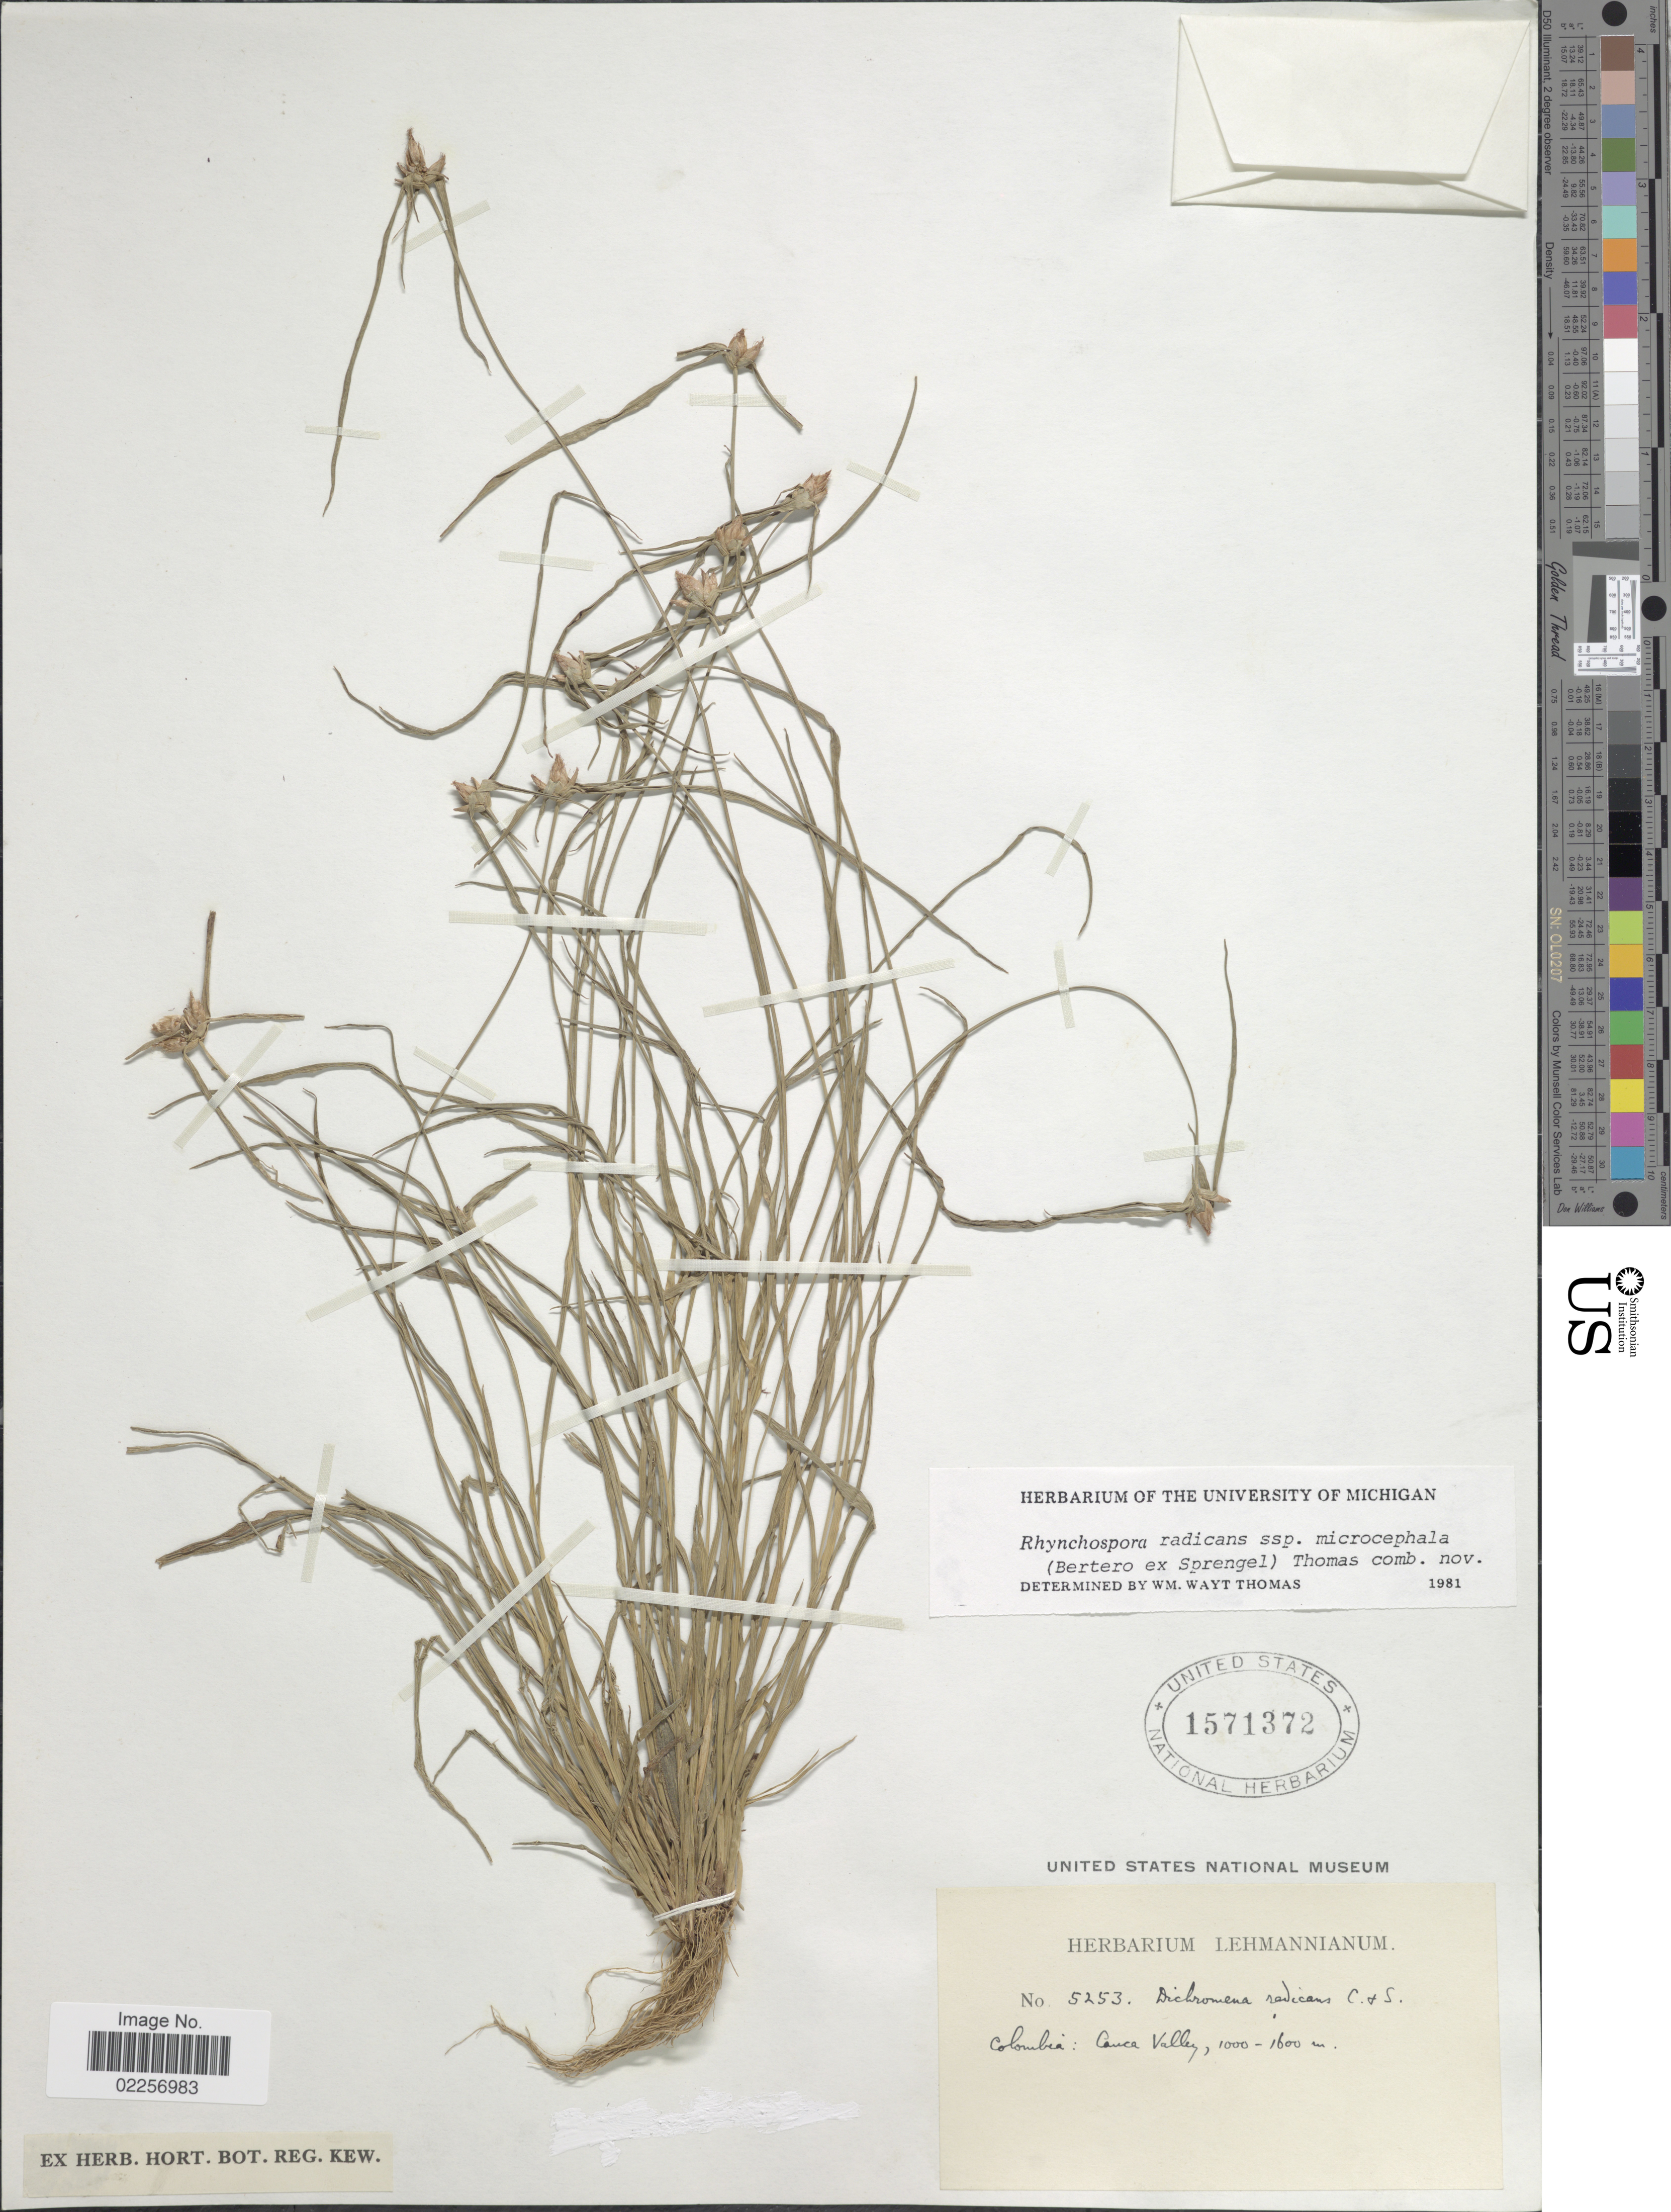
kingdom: Plantae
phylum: Tracheophyta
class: Liliopsida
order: Poales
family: Cyperaceae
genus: Rhynchospora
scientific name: Rhynchospora radicans subsp. microcephala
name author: (Bertero ex Spreng.) W.W. Thomas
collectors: ex herb. Lehmannianum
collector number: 5253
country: Colombia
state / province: Valle del Cauca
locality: Cauca Valley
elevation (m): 1000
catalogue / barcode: US 1571372